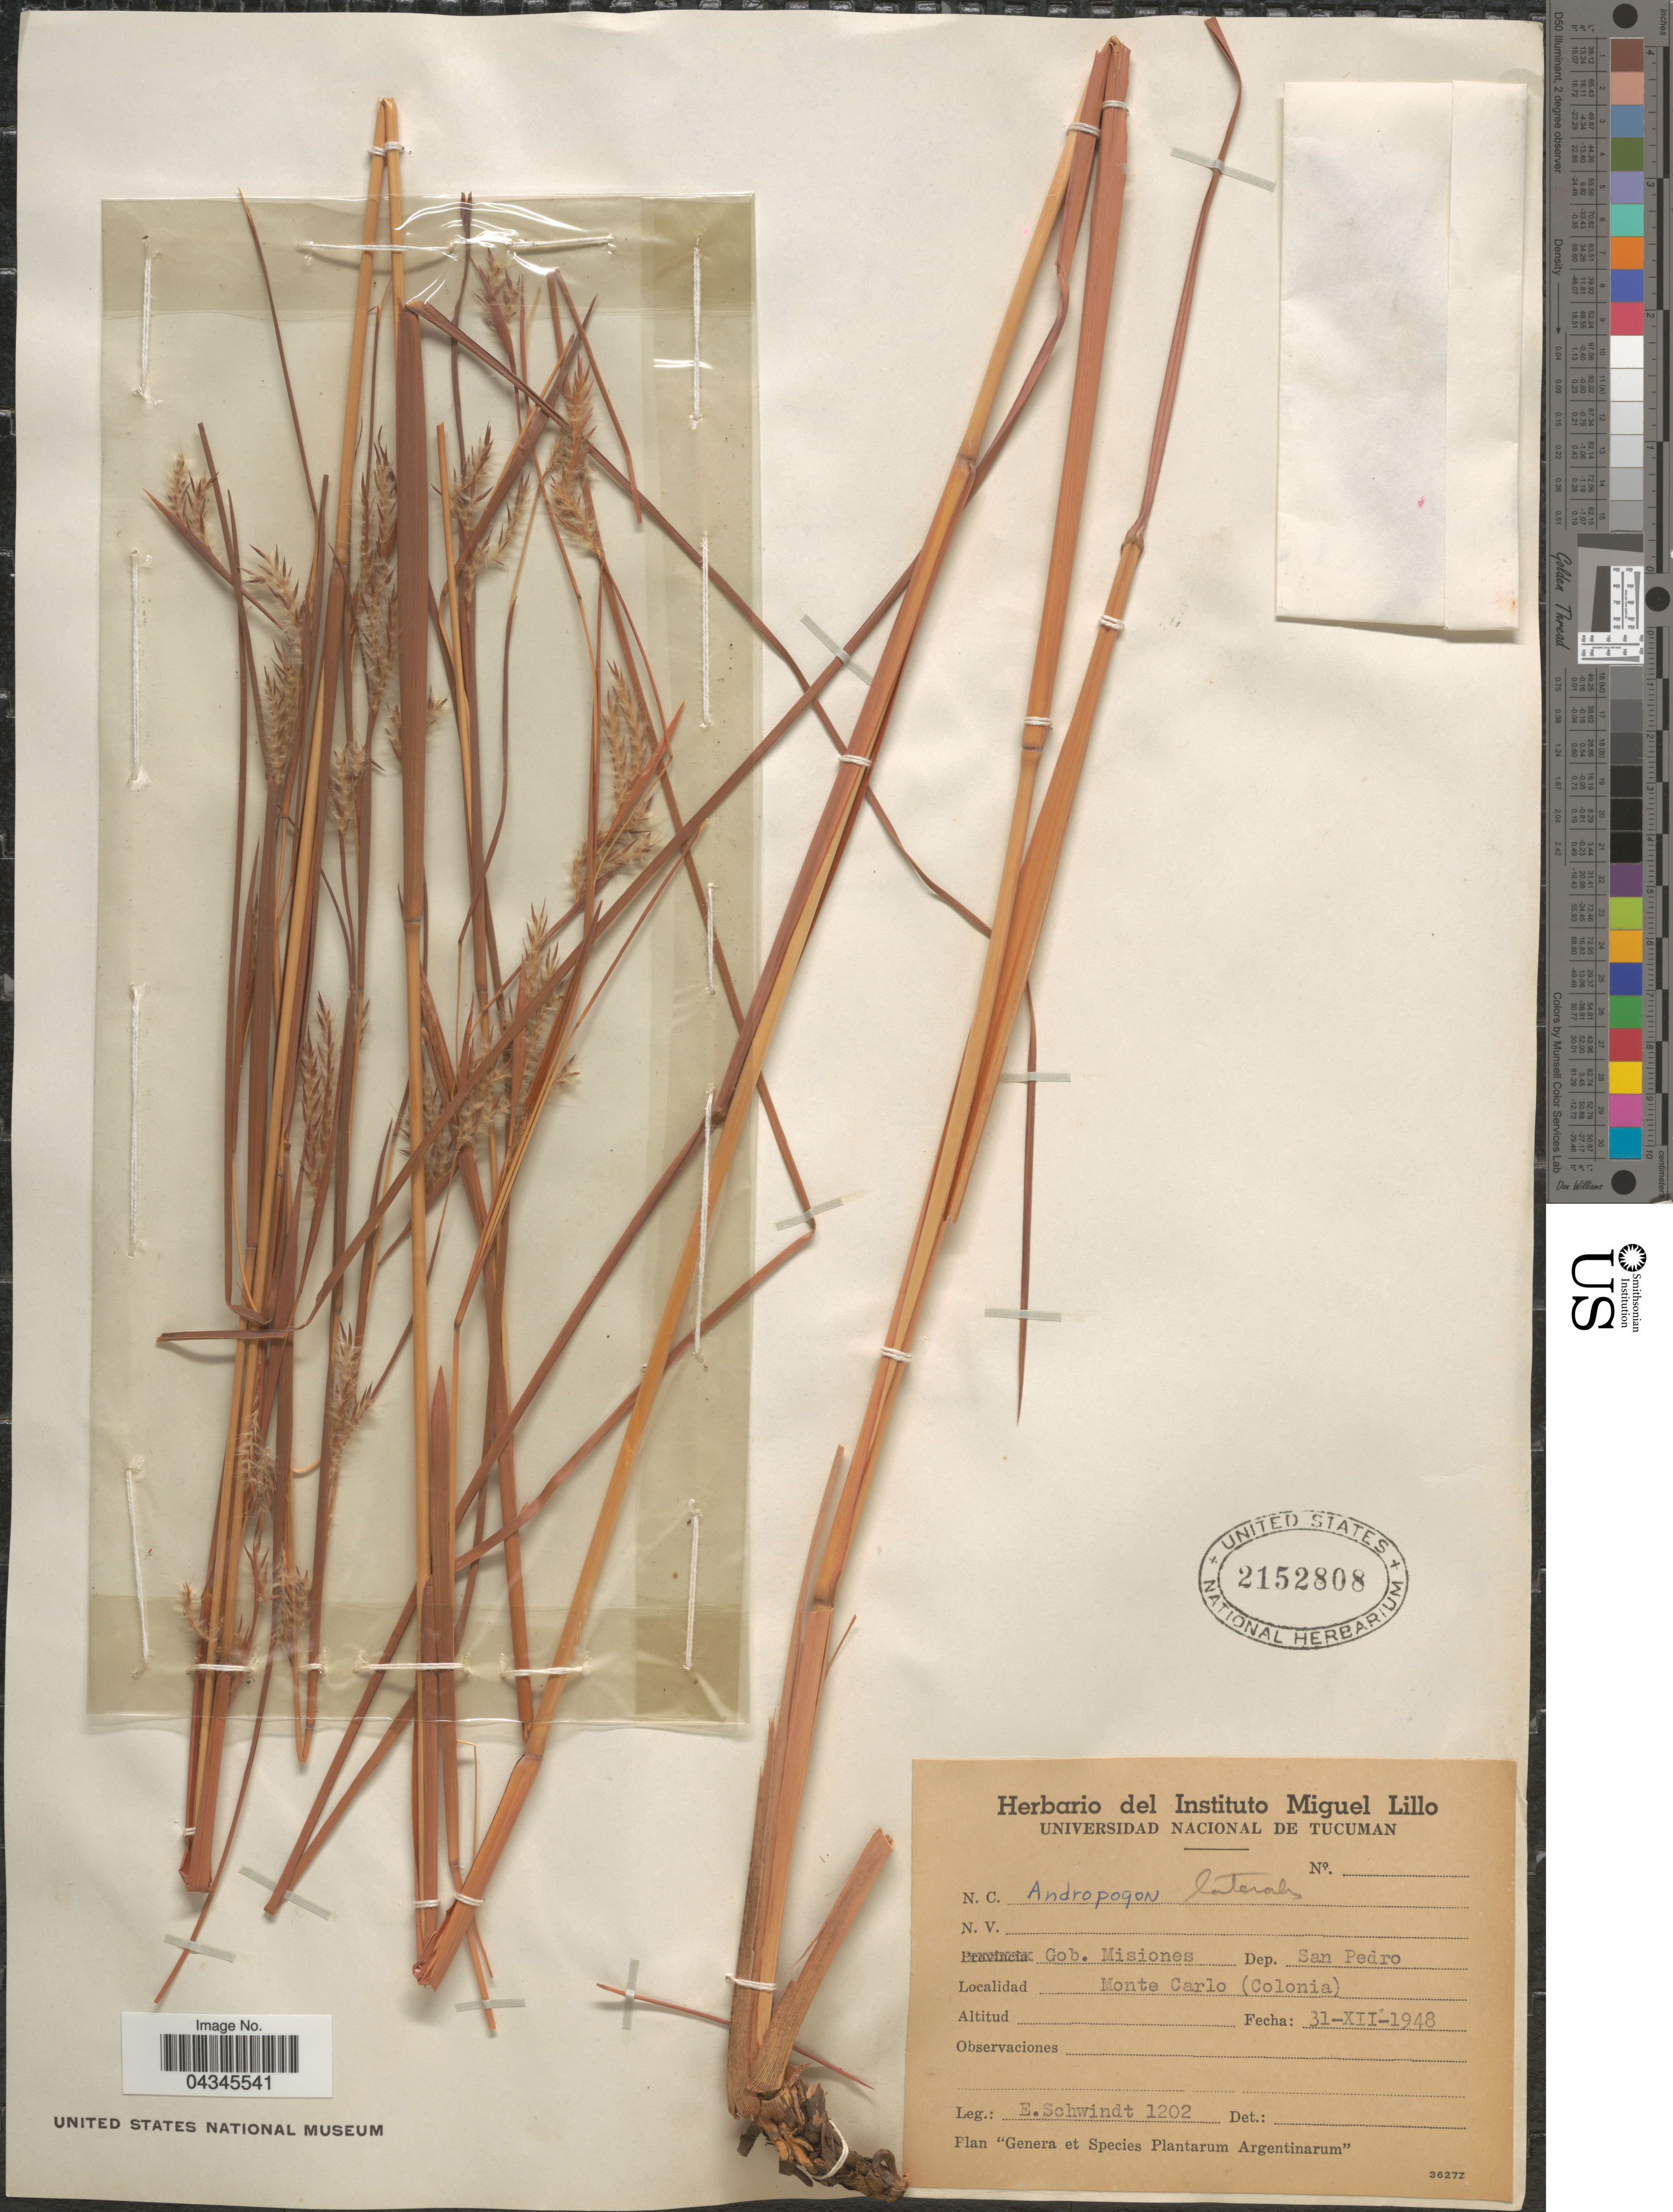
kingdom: Plantae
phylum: Tracheophyta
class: Liliopsida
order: Poales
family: Poaceae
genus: Andropogon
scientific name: Andropogon lateralis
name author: Nees in Mart.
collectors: E. Schwindt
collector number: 1202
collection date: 1948-12-31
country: Argentina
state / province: Misiones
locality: Gob. Misiones. Dep. San Pedro. Monte Carlo (Colonia).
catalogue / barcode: US 2152808